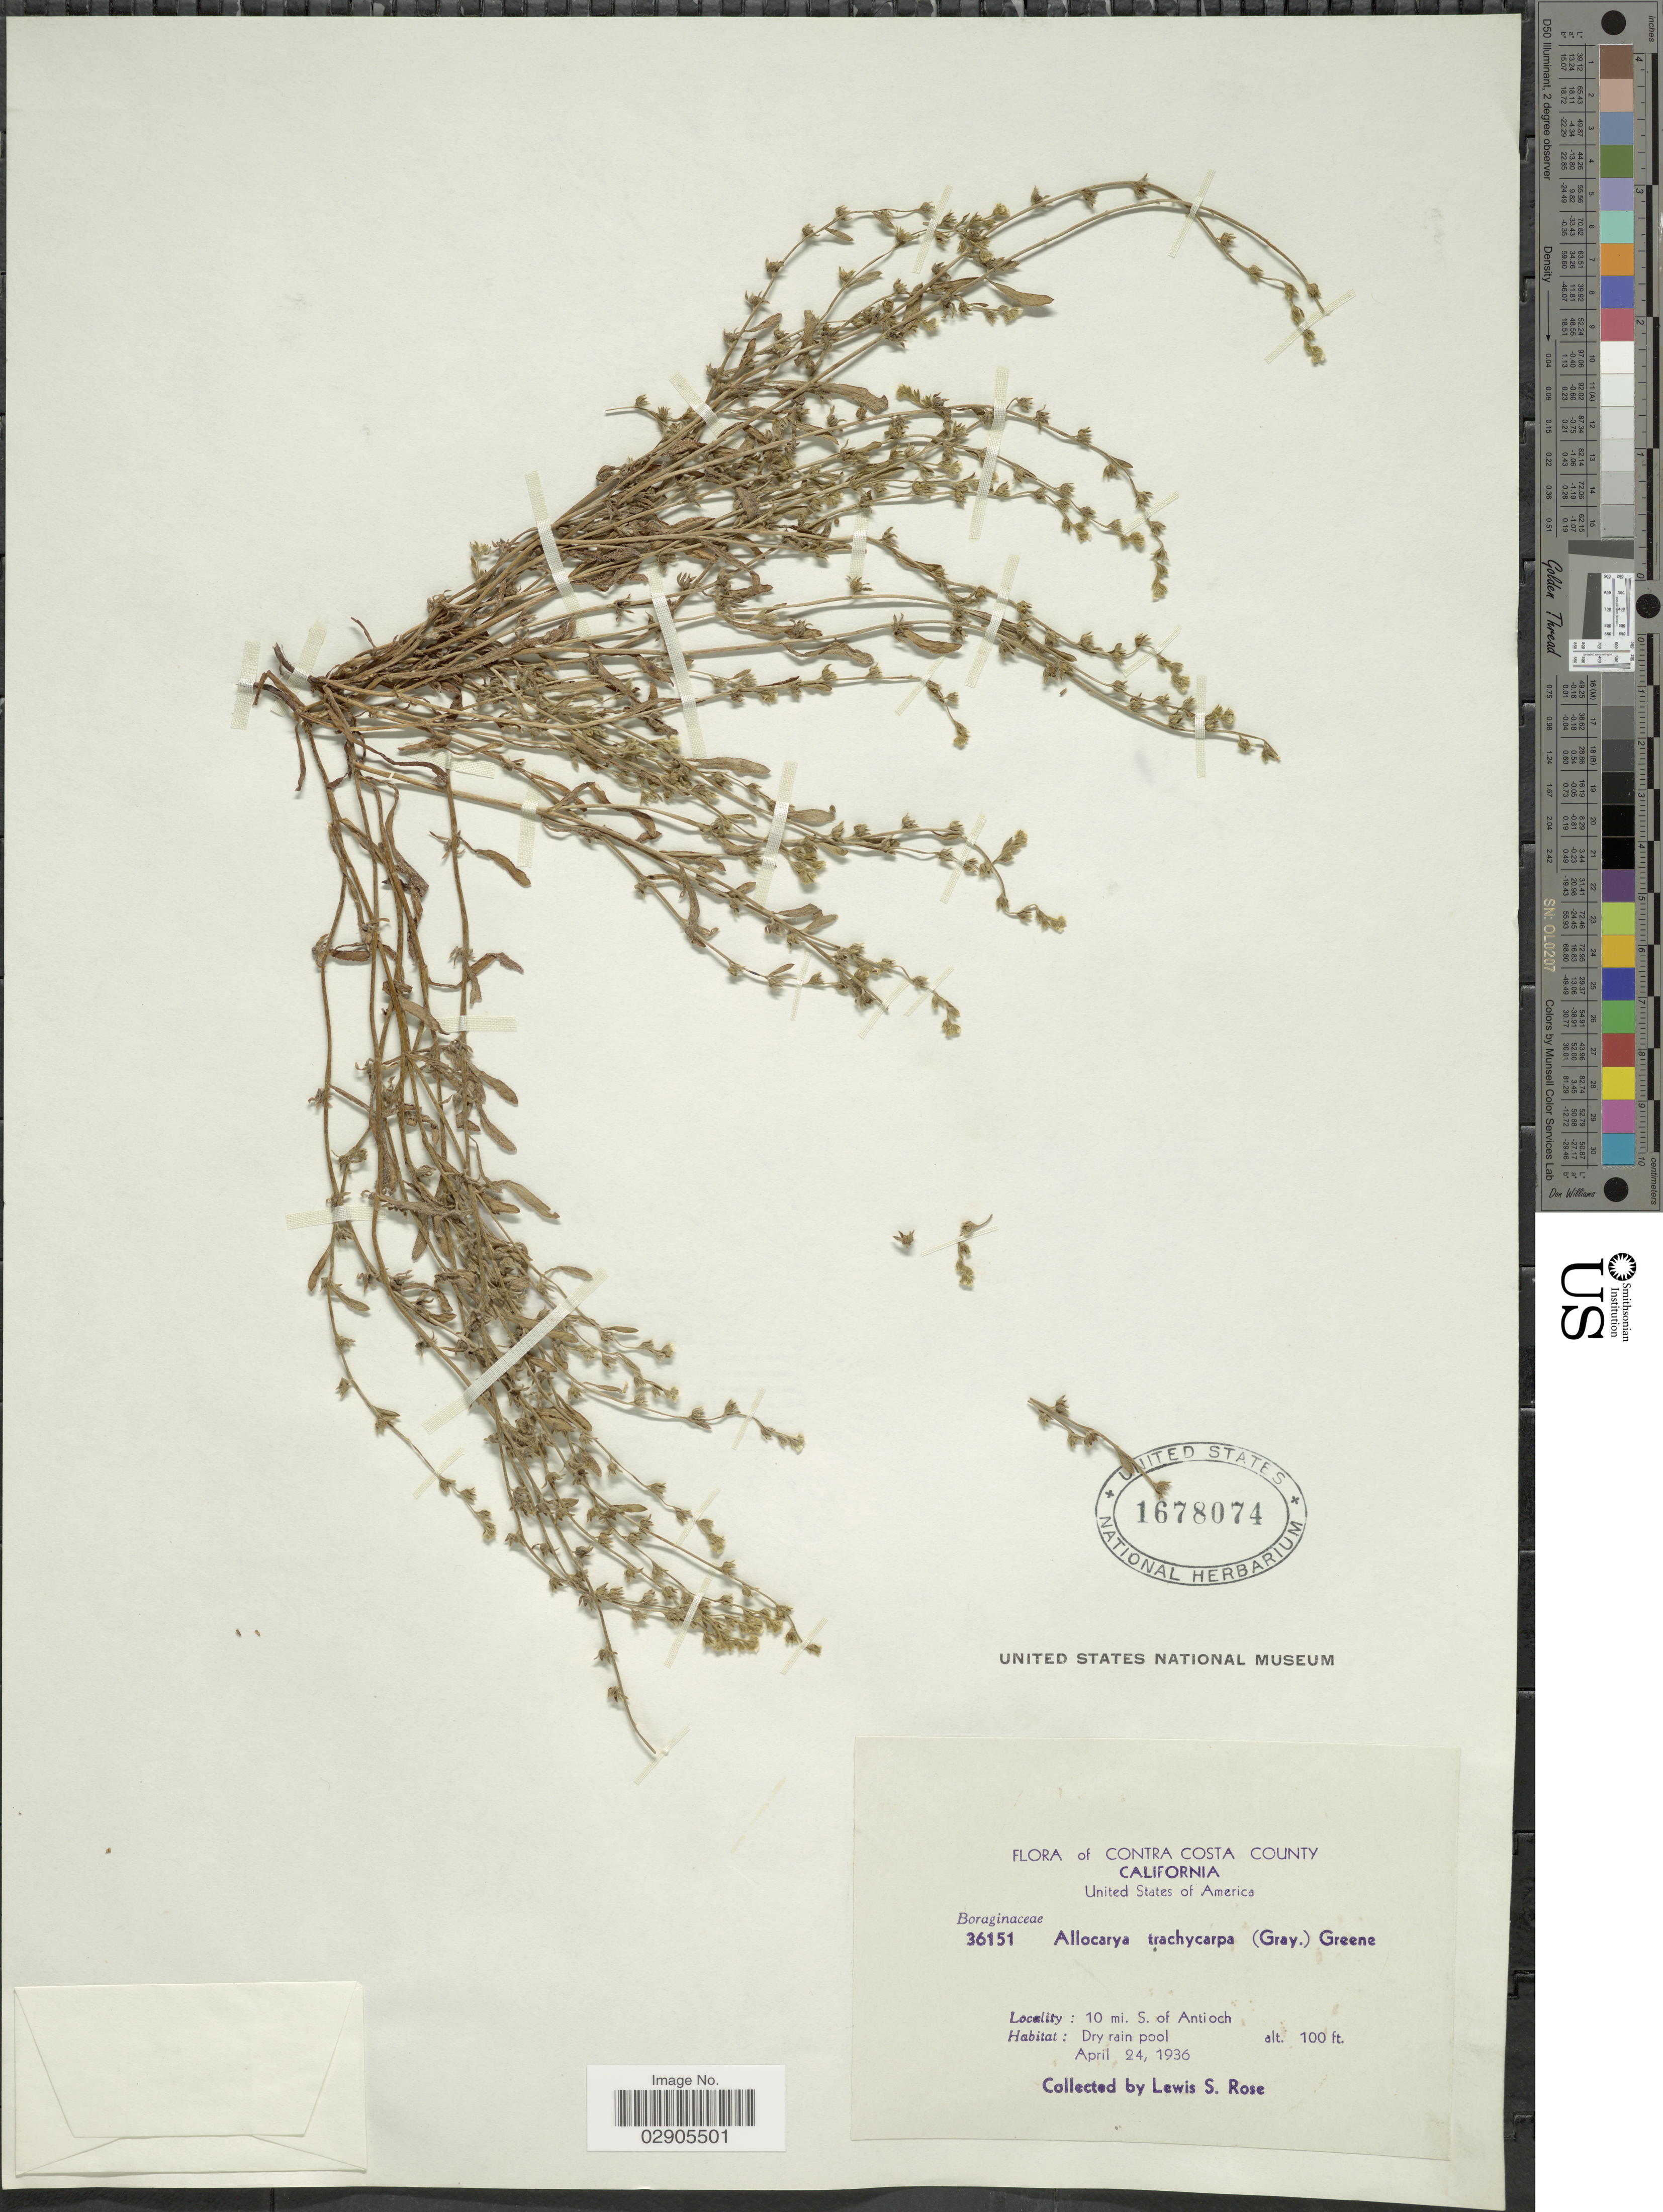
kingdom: Plantae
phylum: Tracheophyta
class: Magnoliopsida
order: Boraginales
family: Boraginaceae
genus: Allocarya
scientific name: Allocarya trachycarpa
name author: (A. Gray) Greene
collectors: L. S. Rose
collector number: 36151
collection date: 1936-04-24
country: United States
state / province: California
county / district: Contra Costa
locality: Contra Costa County. 10 mi. S. of Antioch.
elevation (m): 30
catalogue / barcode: US 1678074